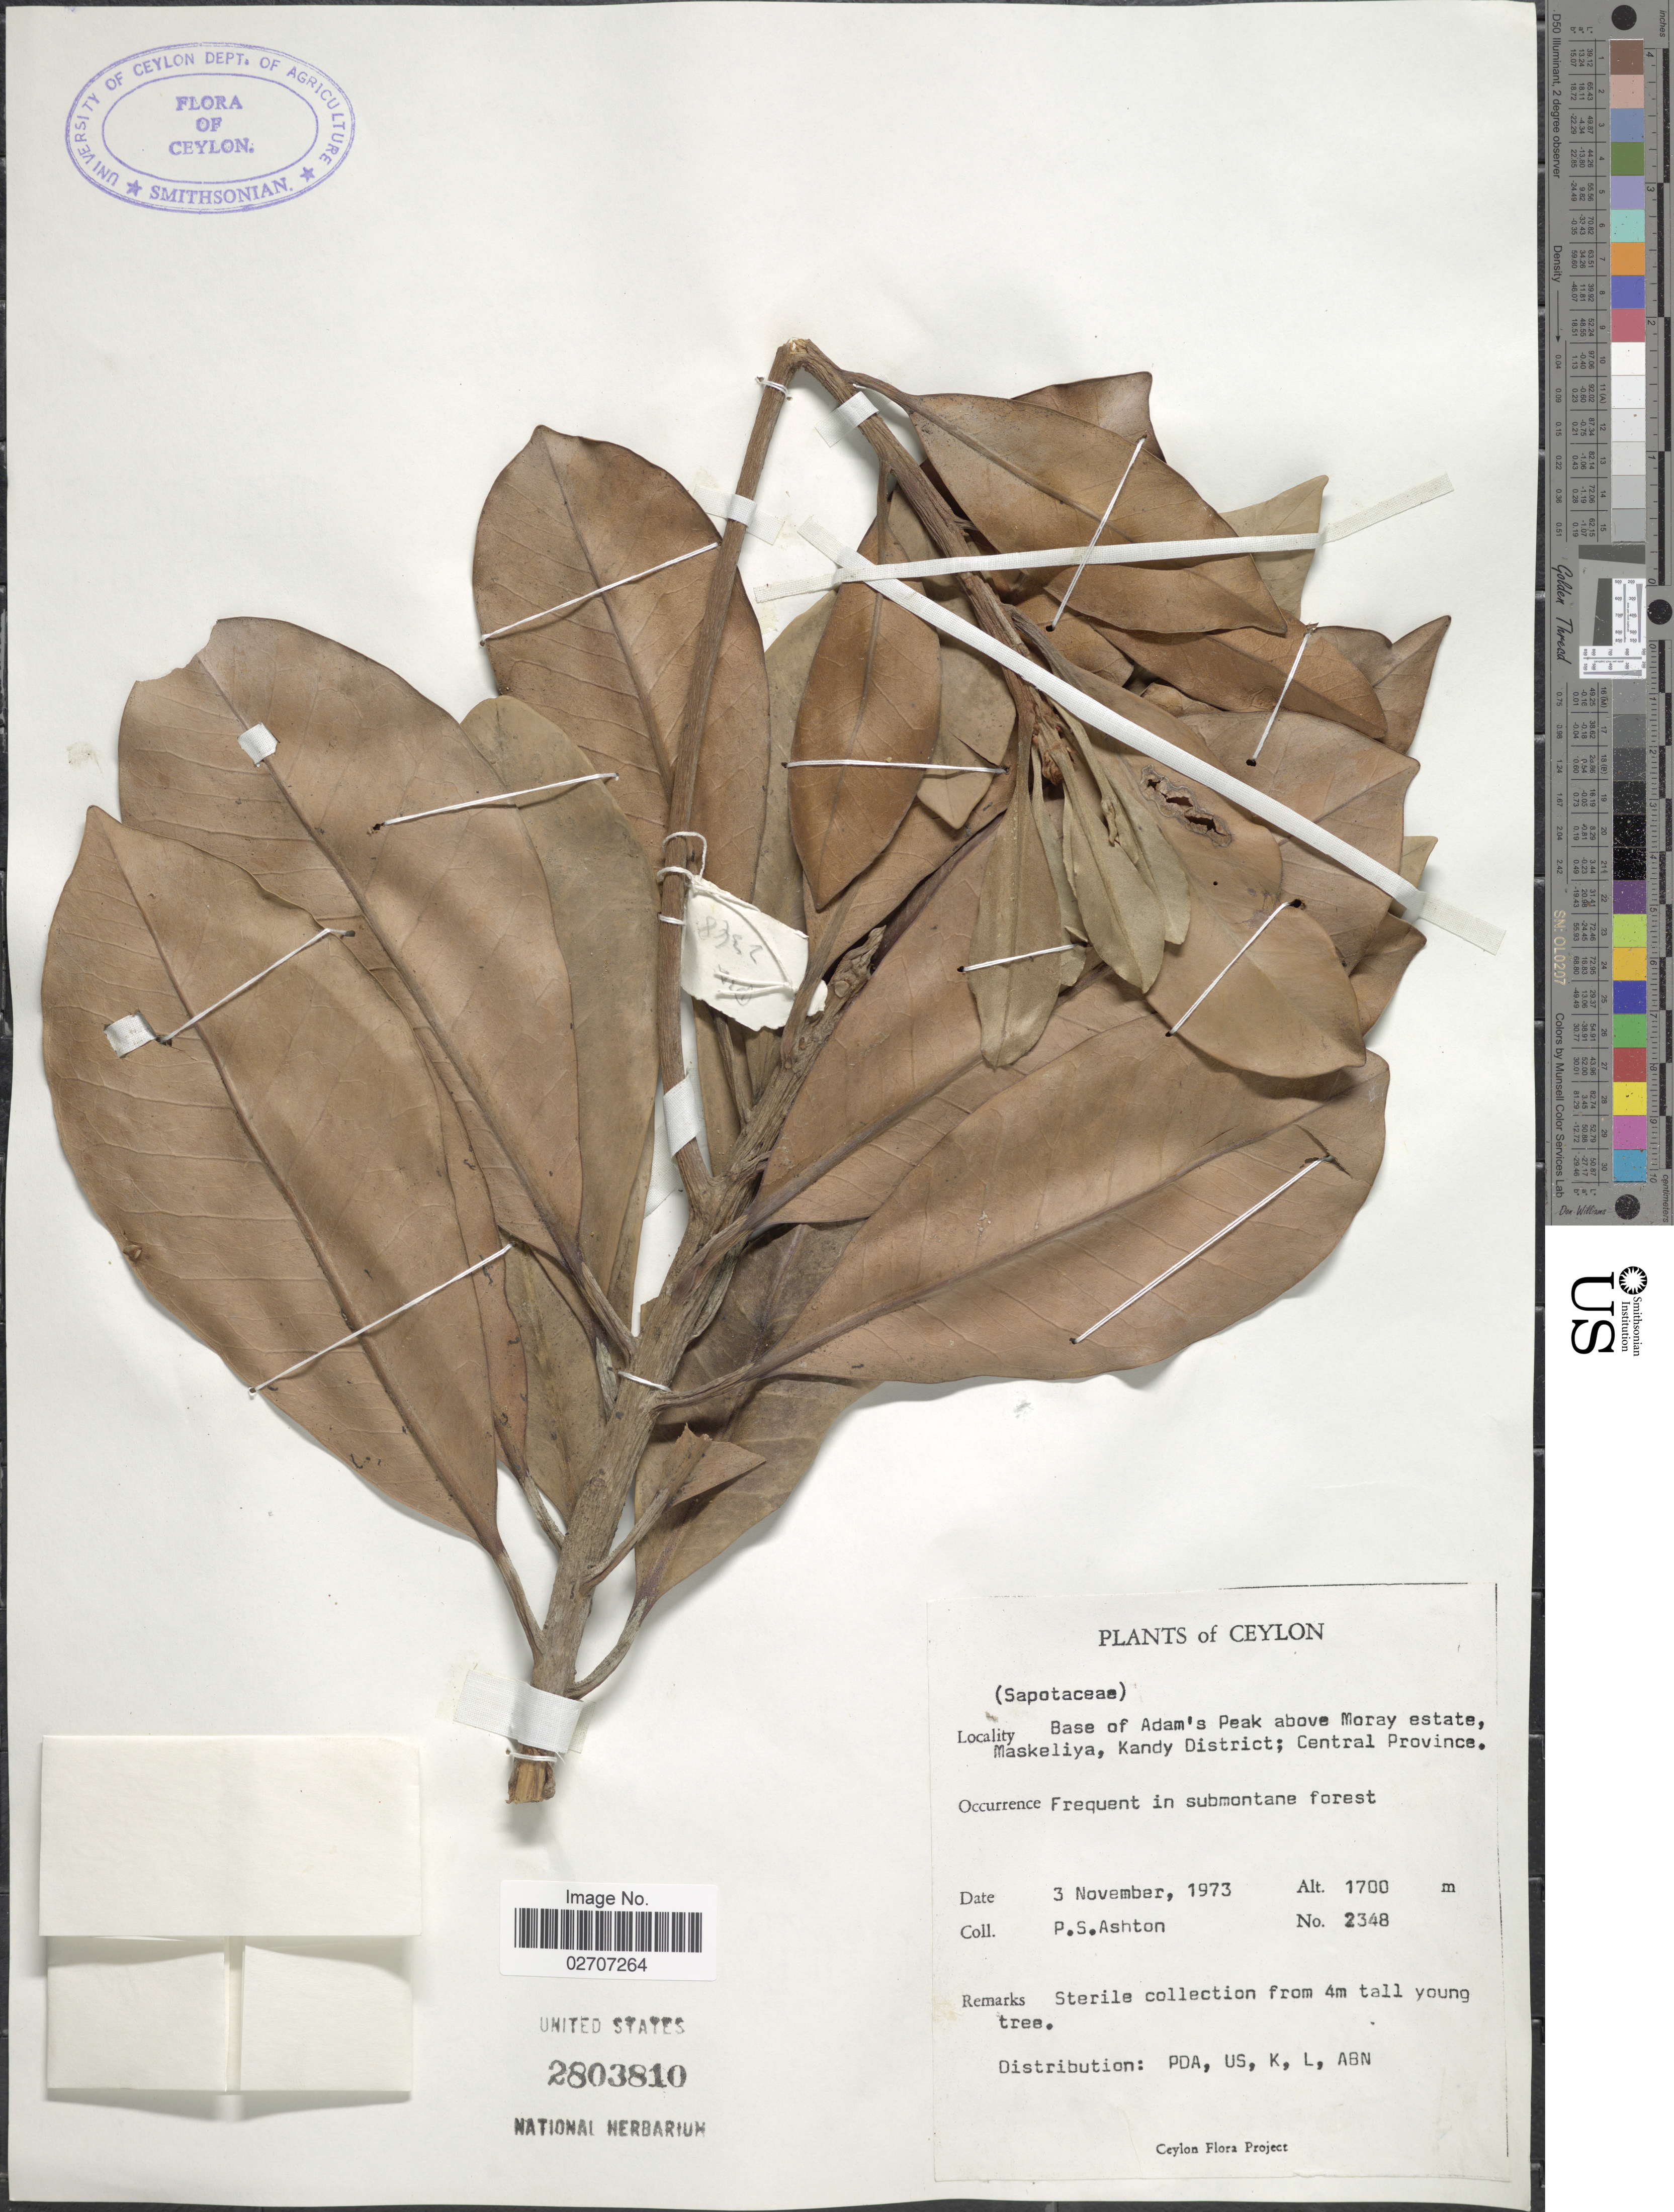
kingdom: Plantae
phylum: Tracheophyta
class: Magnoliopsida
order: Ericales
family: Sapotaceae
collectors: P. S. Ashton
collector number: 2348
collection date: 1973-11-03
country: Sri Lanka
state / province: Central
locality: Ceylon, Base of Adam's Peak above Moray estate, Maskeliya, Kandy District; Central Province.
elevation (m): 1700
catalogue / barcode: US 2803810